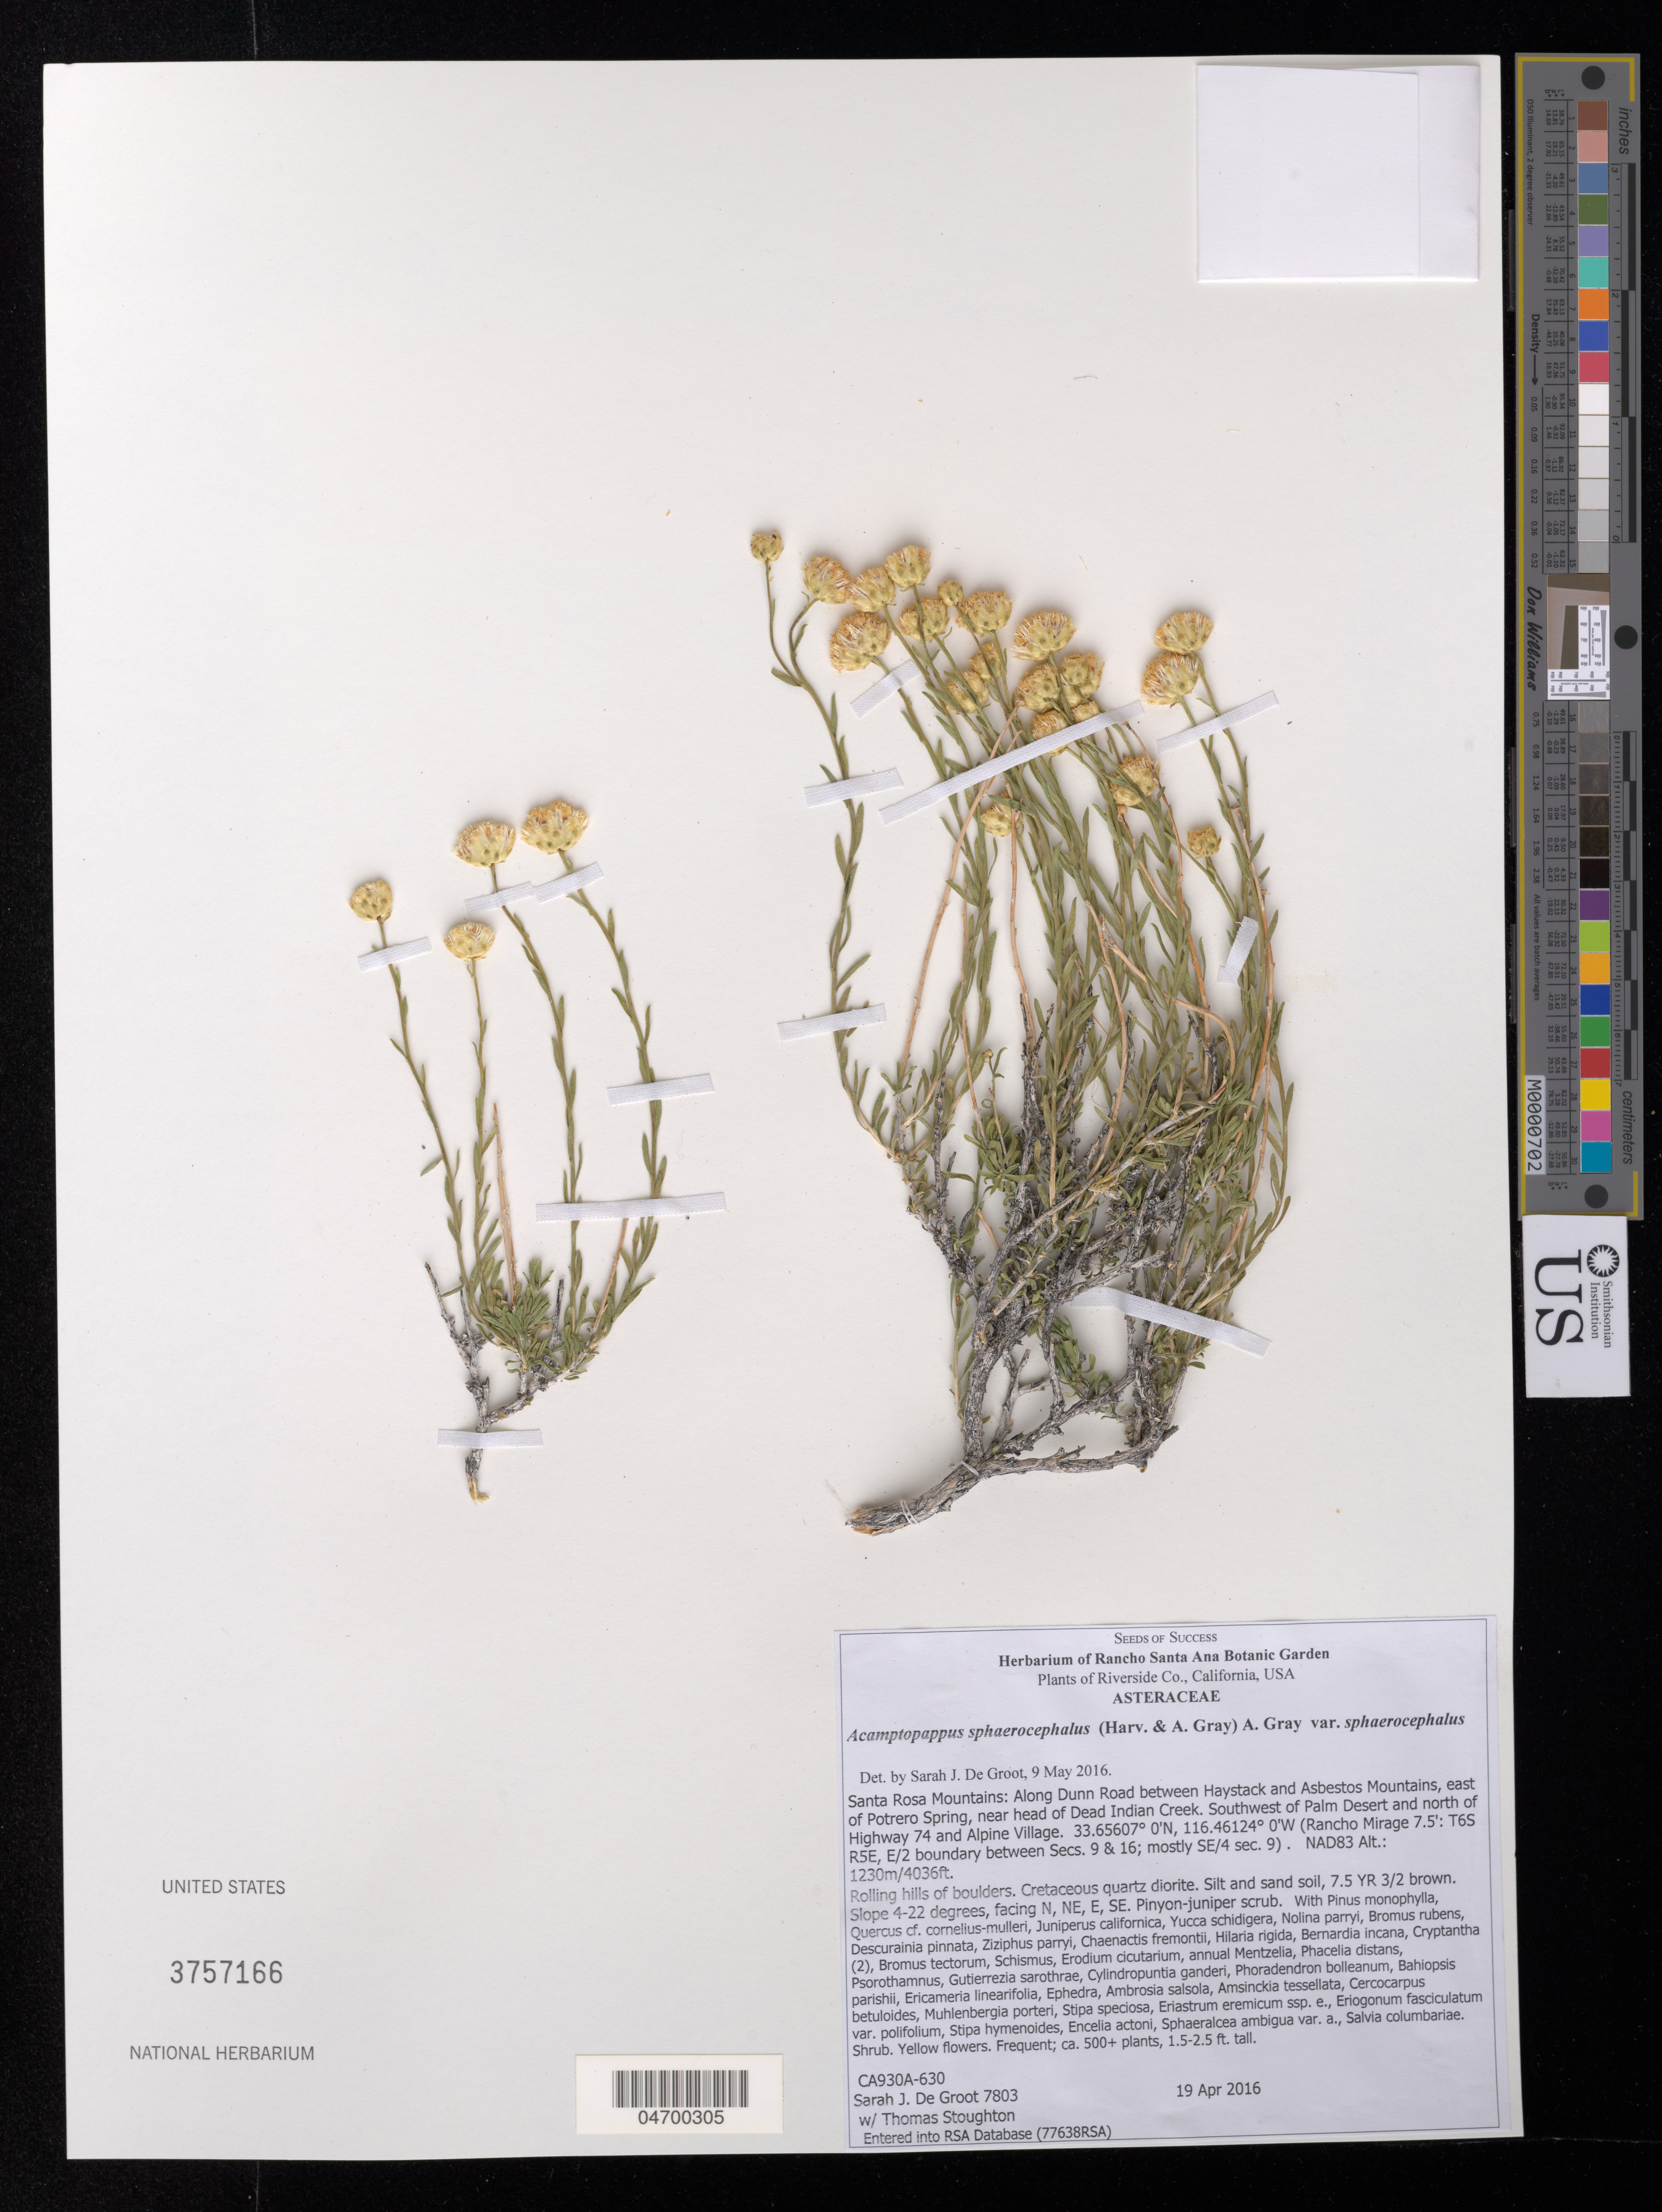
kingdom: Plantae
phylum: Tracheophyta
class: Magnoliopsida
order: Asterales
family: Asteraceae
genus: Acamptopappus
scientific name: Acamptopappus sphaerocephalus var. sphaerocephalus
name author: A. Gray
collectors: S. De Groot & T. Stoughton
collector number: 7803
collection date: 2016-04-19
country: United States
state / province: California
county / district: Riverside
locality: Riverside Co. Santa Rosa Mountains: Along Dunn Road between Haystack and Asbestos Mountains, east of Potrero Springs, near head of Dead Indian Creek. Southwest of Palm Desert and north of Highway 74 and Alpine Village. (Rancho Mirage 7.5': T6S R5E, E/2 boundary between Secs. 9 & 16; mostly SE/4 sec. 9).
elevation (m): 1230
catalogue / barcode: US 3757166